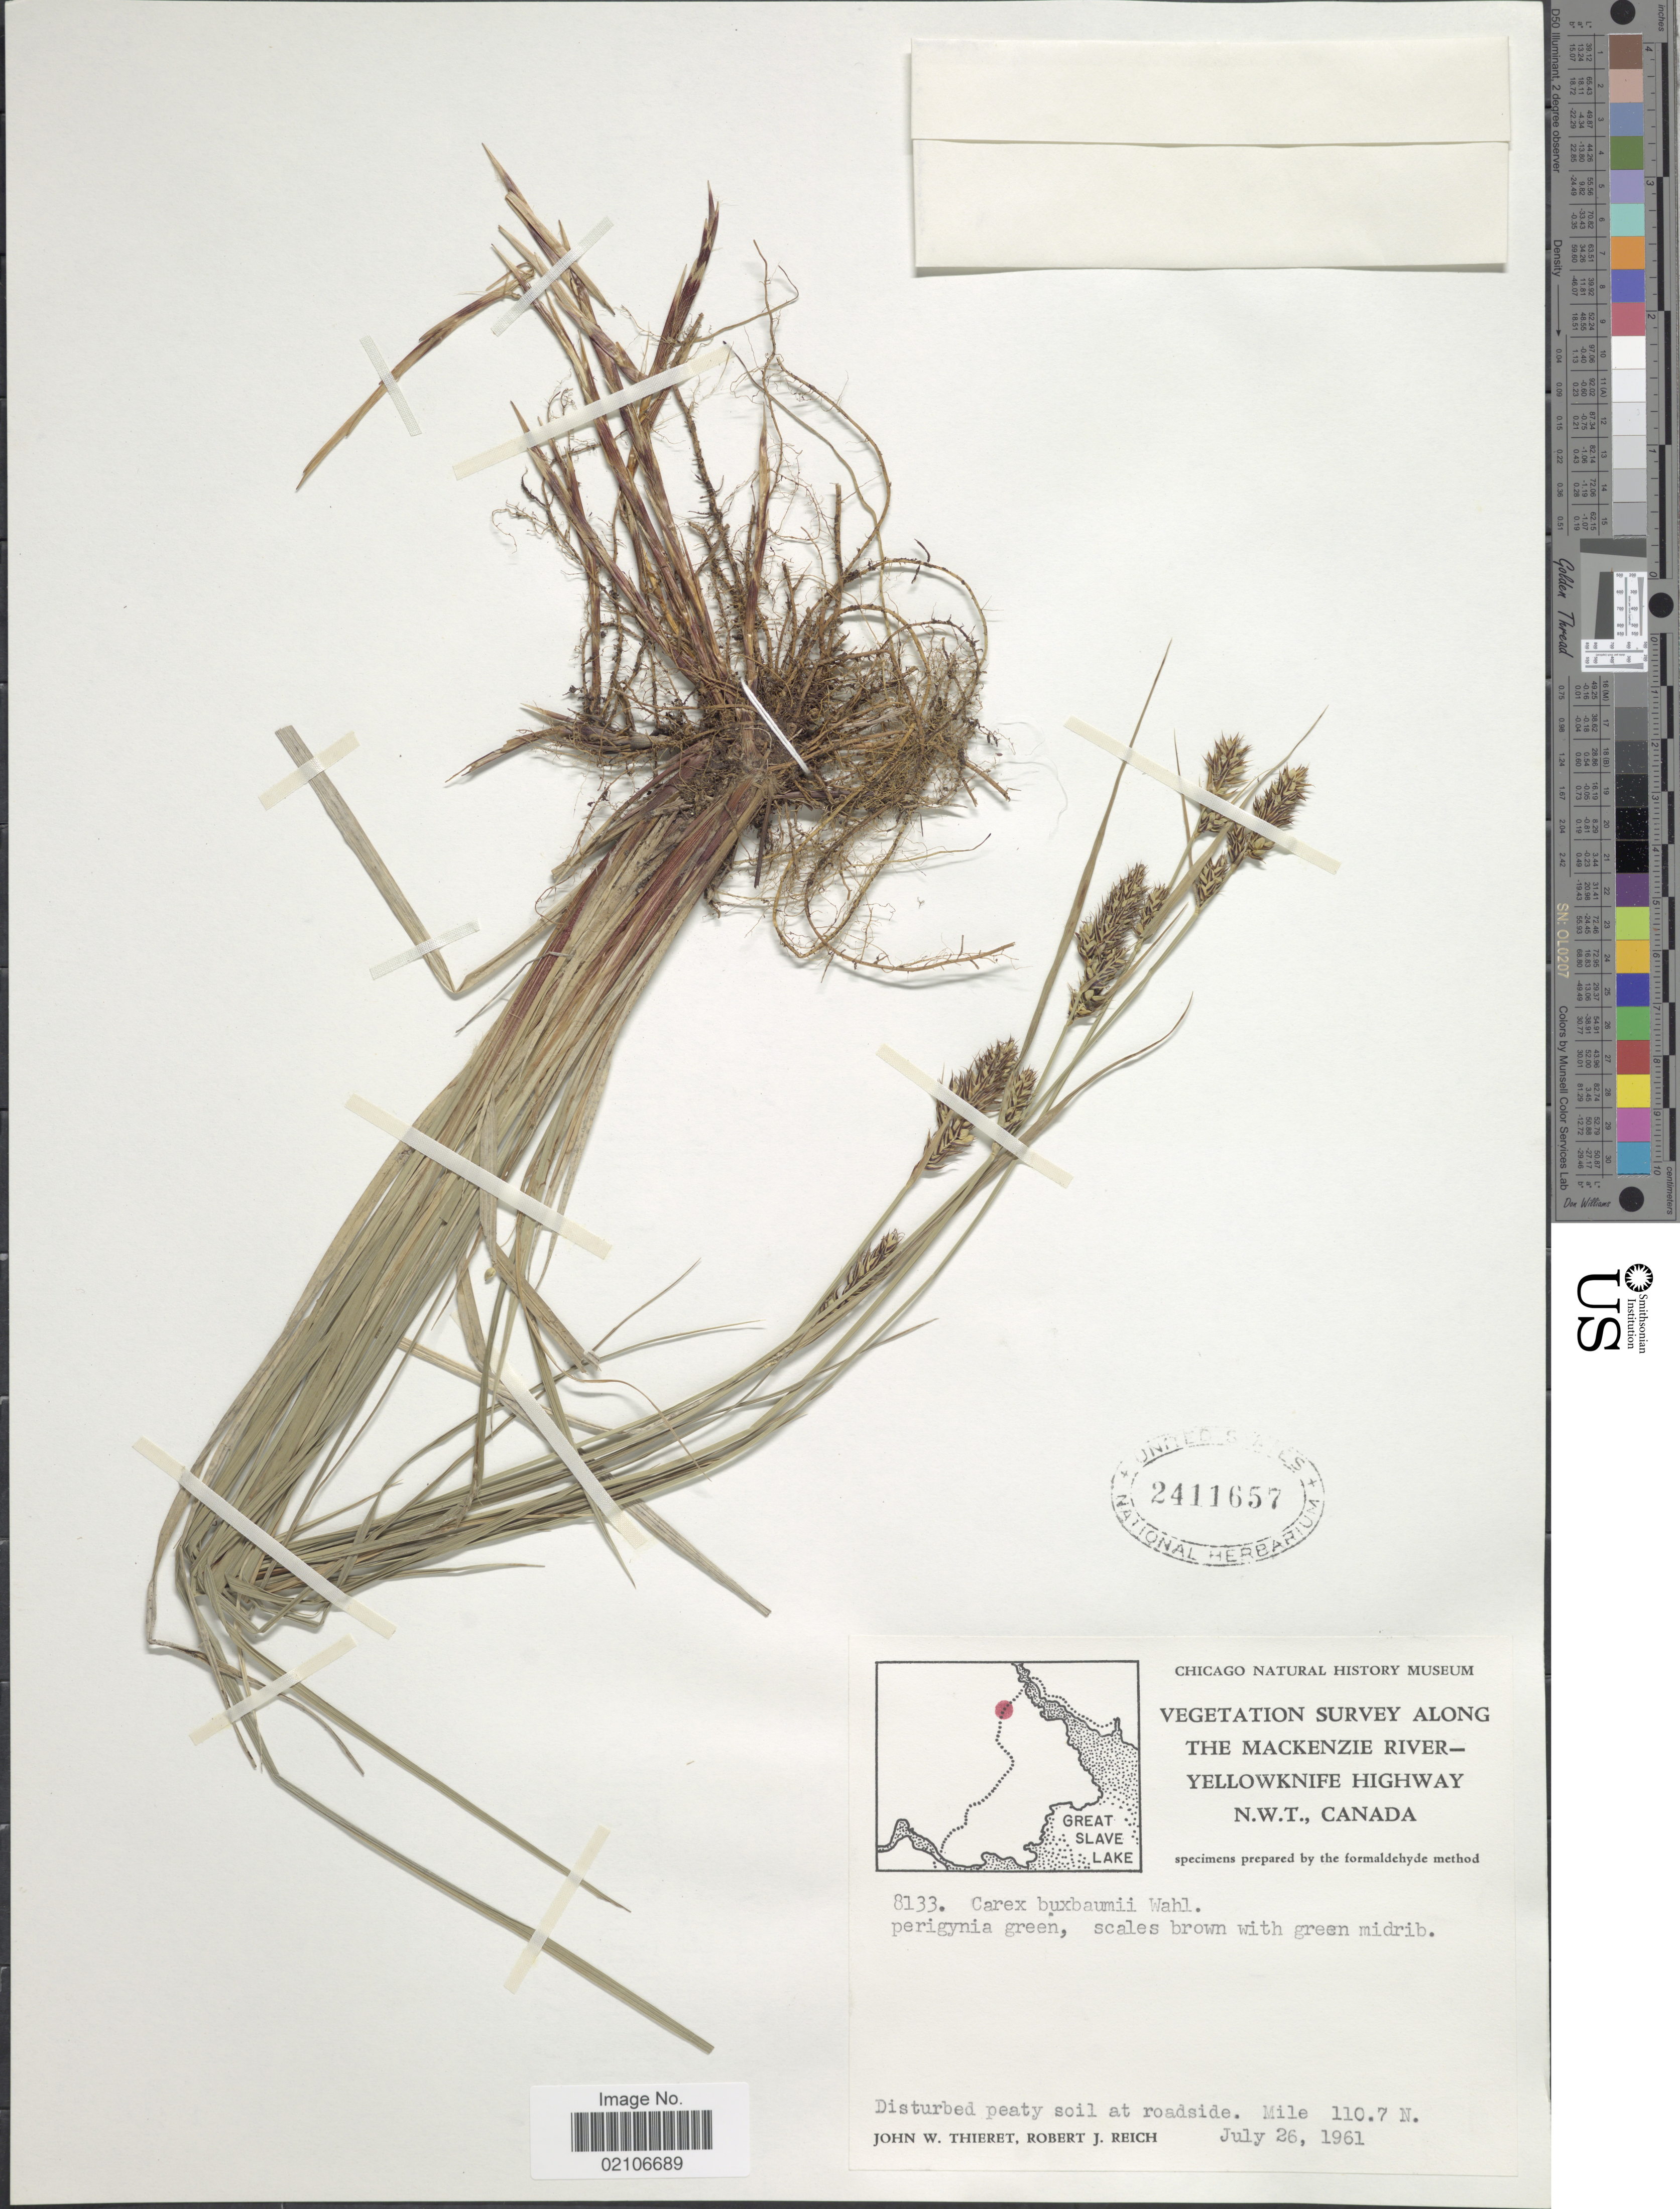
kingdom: Plantae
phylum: Tracheophyta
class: Liliopsida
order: Poales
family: Cyperaceae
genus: Carex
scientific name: Carex buxbaumii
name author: Wahlenb.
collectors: J. W. Thieret & R. Reich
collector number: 8133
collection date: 1961-07-26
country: Canada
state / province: Northwest Territories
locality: Vegetation Survey along The Mackenzie River-Yellowknife Highway, Disturbed peaty soil at roadside. Mile 110.7 N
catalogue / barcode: US 2411657